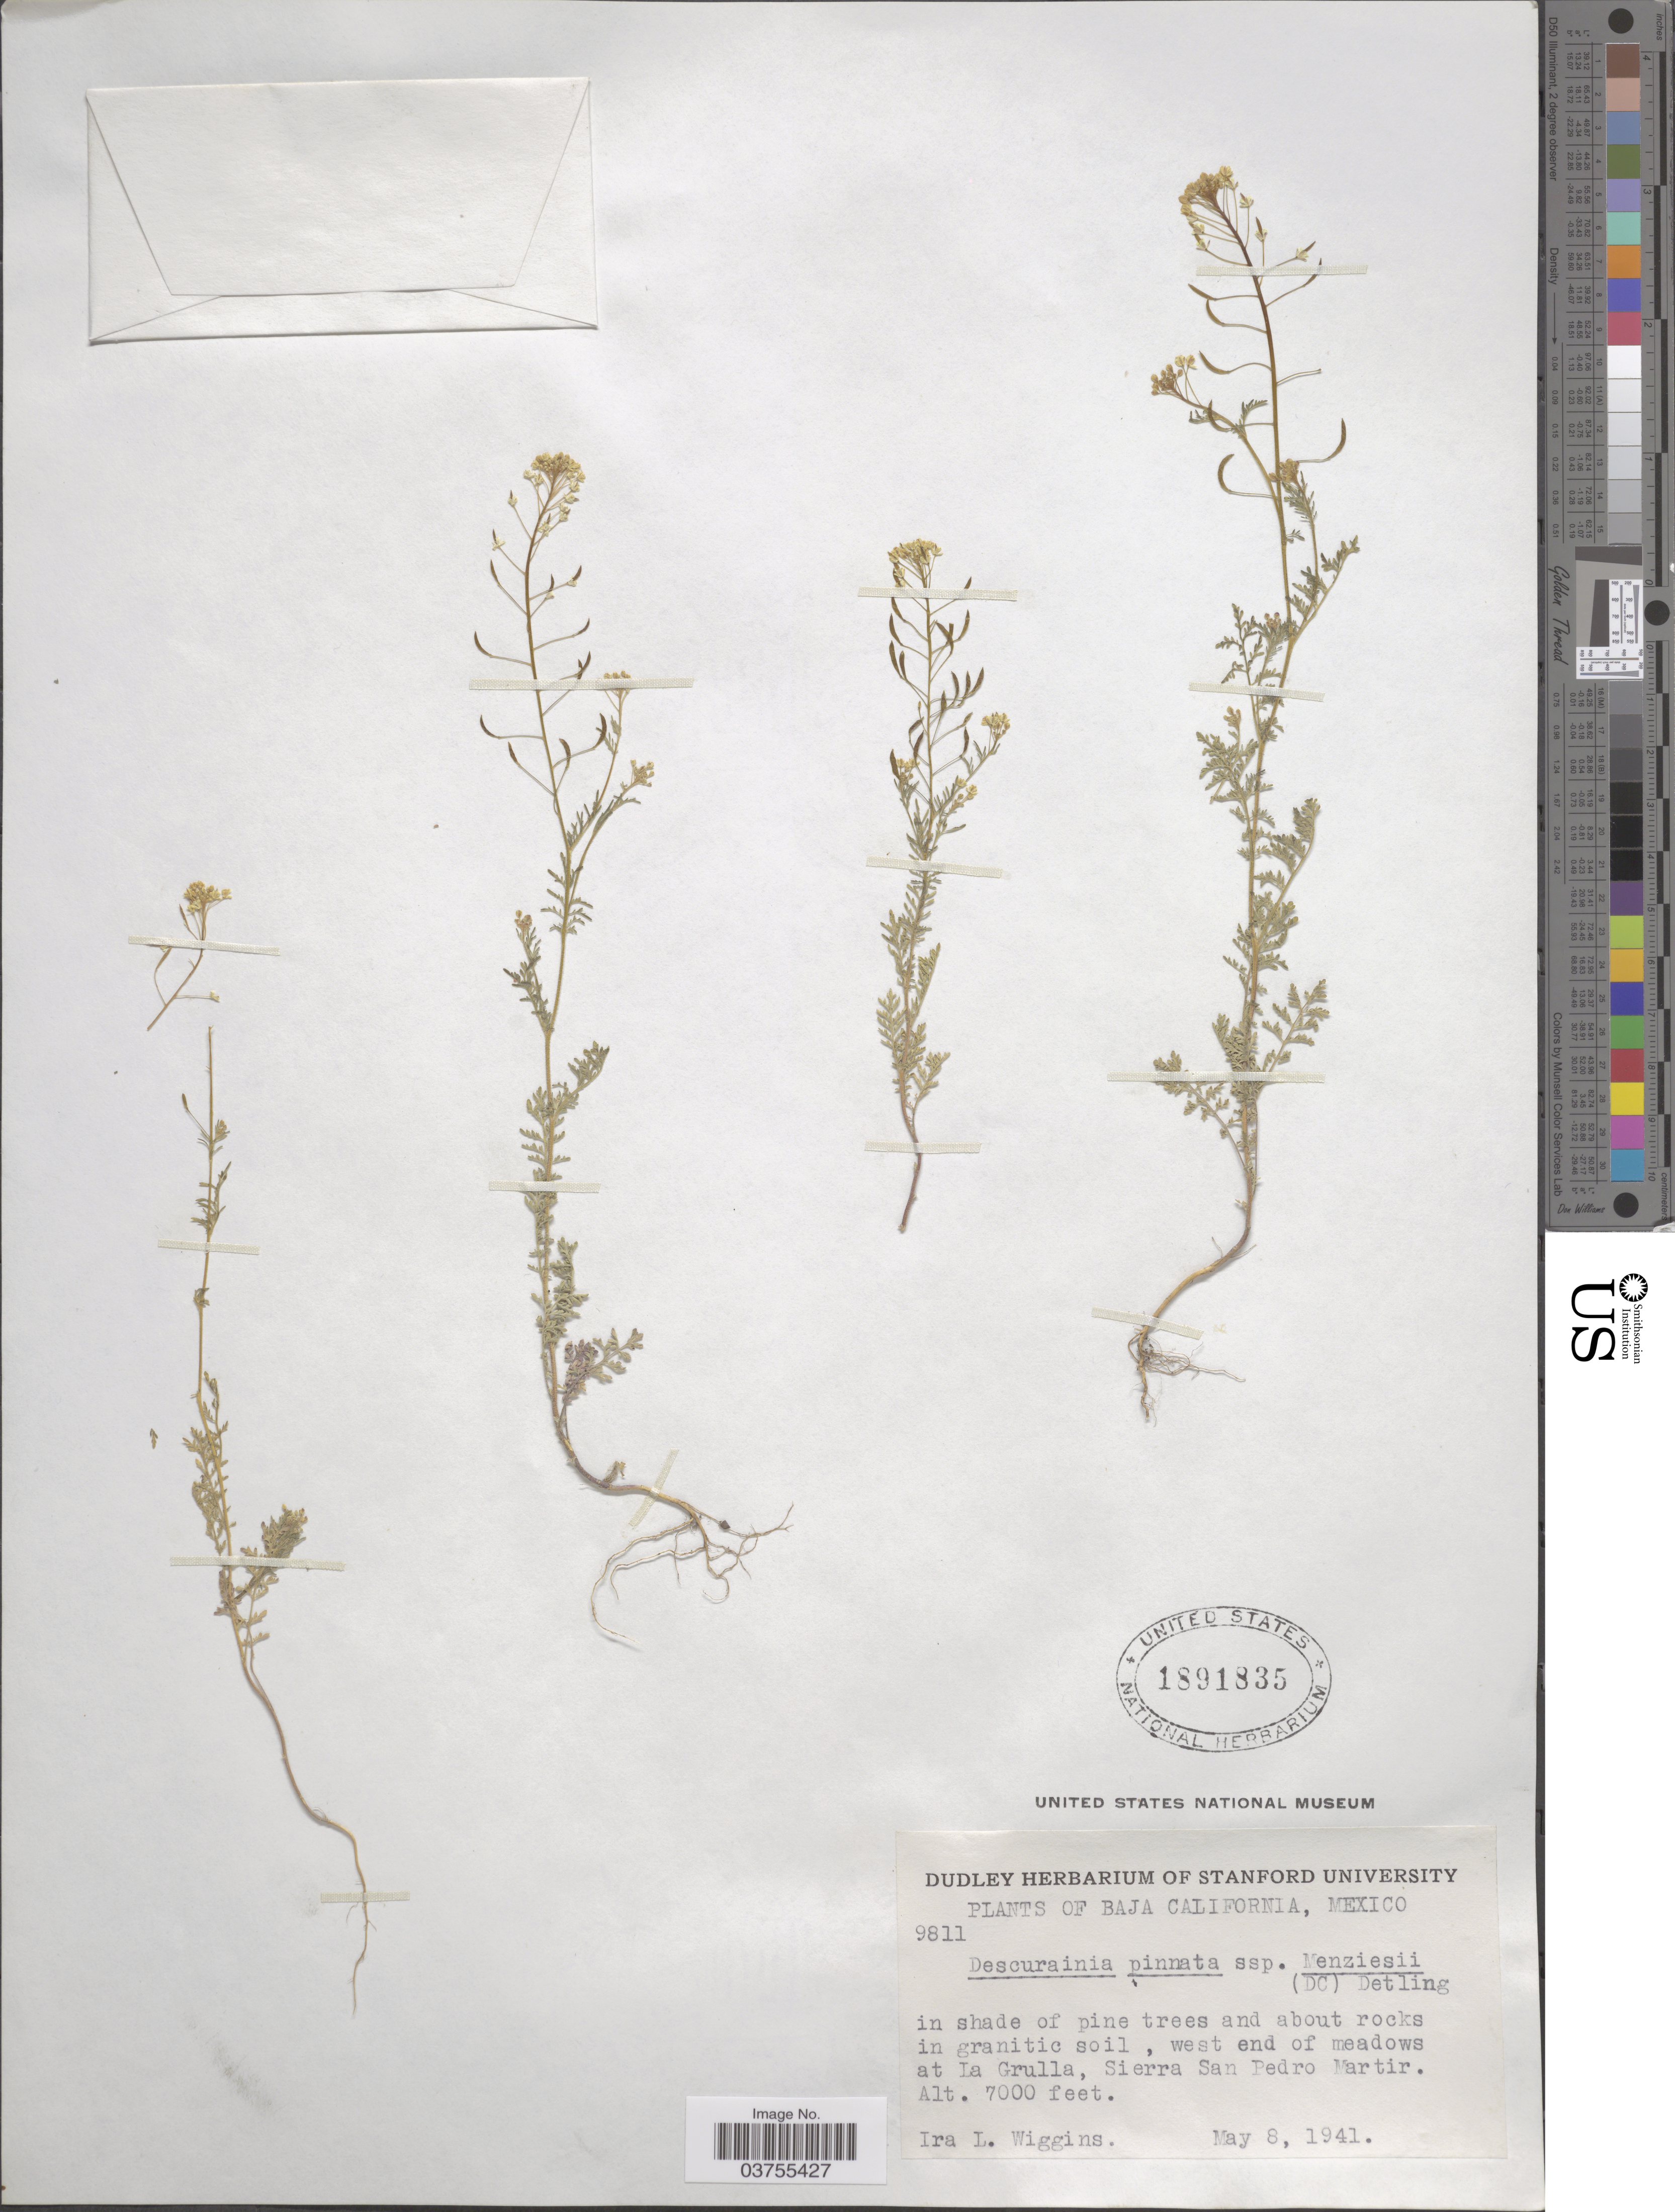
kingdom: Plantae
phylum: Tracheophyta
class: Magnoliopsida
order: Brassicales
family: Brassicaceae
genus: Descurainia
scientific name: Descurainia pinnata subsp. menziesii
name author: (DC.) Detling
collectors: I. L. Wiggins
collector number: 9811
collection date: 1941-05-08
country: Mexico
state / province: Baja California Norte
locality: In shade of pine trees and about rocks in granitic soil, west end of meadows at La Grulla, Sierra San Pedro Martir.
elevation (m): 2134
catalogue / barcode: US 1891835